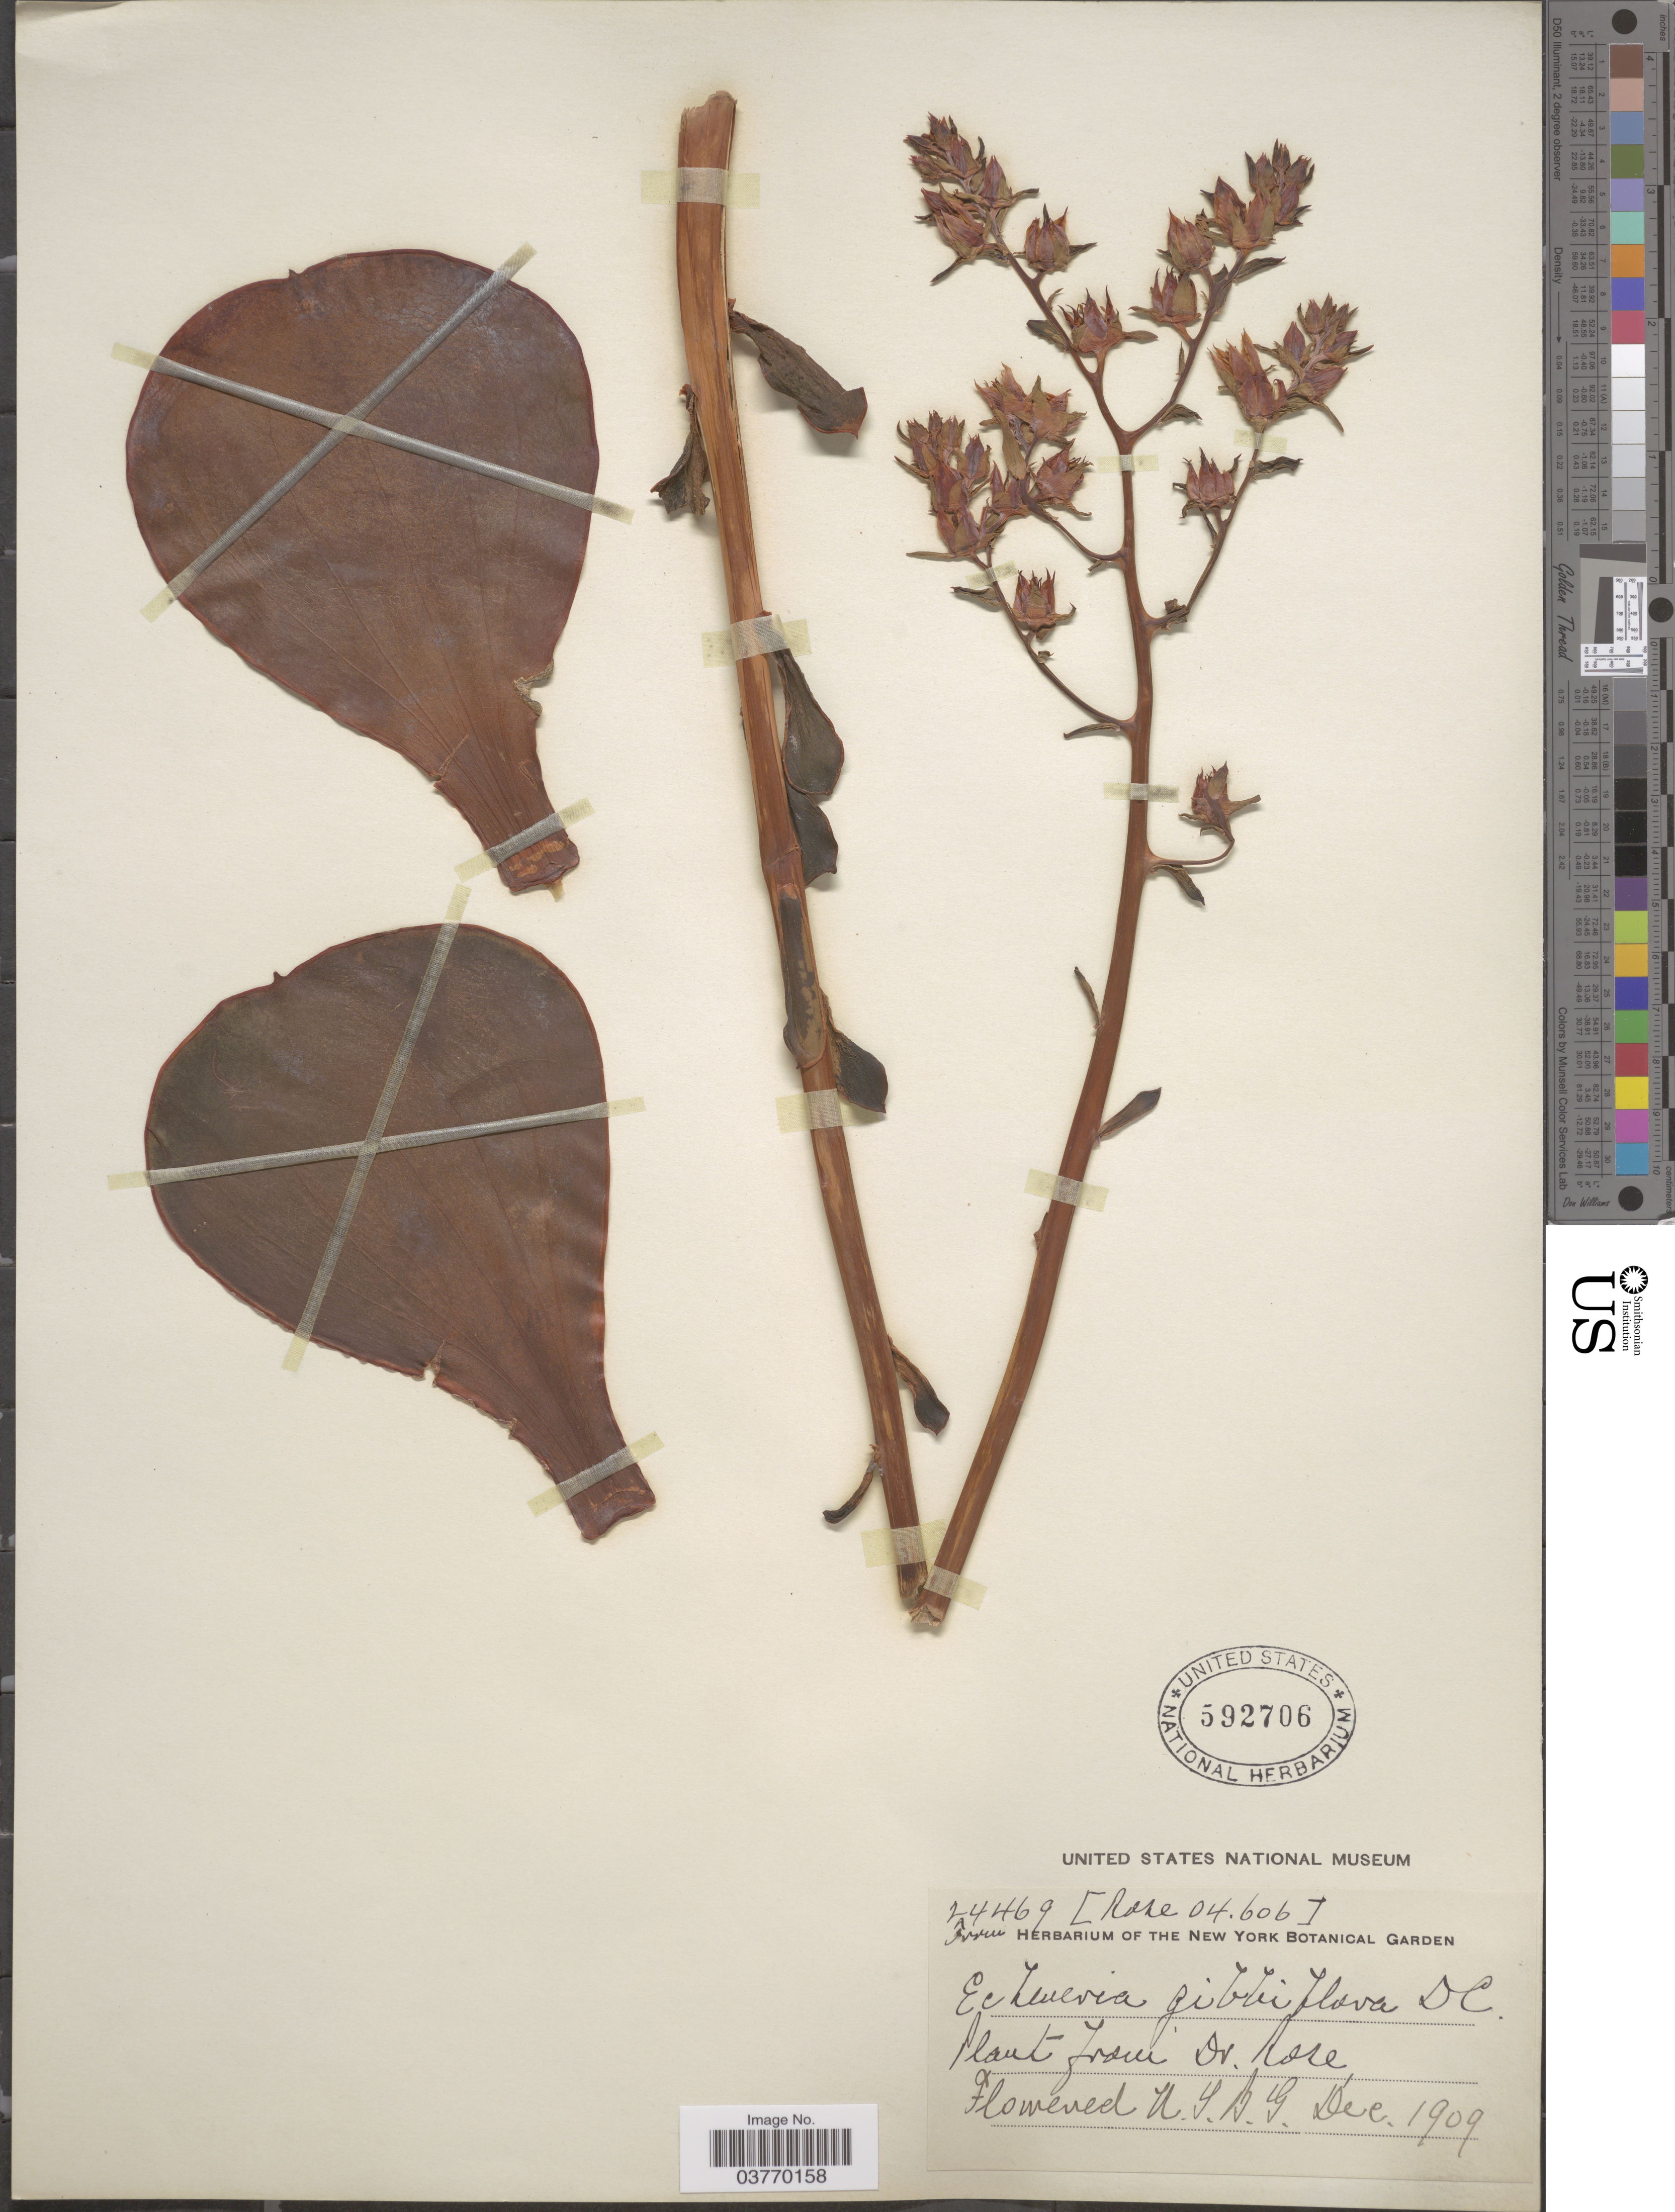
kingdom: Plantae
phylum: Tracheophyta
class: Magnoliopsida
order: Saxifragales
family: Crassulaceae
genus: Echeveria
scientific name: Echeveria gibbiflora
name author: DC.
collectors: New York Botanical Gardens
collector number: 24469[Rose04.606]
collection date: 1909-12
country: United States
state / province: New York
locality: N.Y.B.G.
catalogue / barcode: US 592706